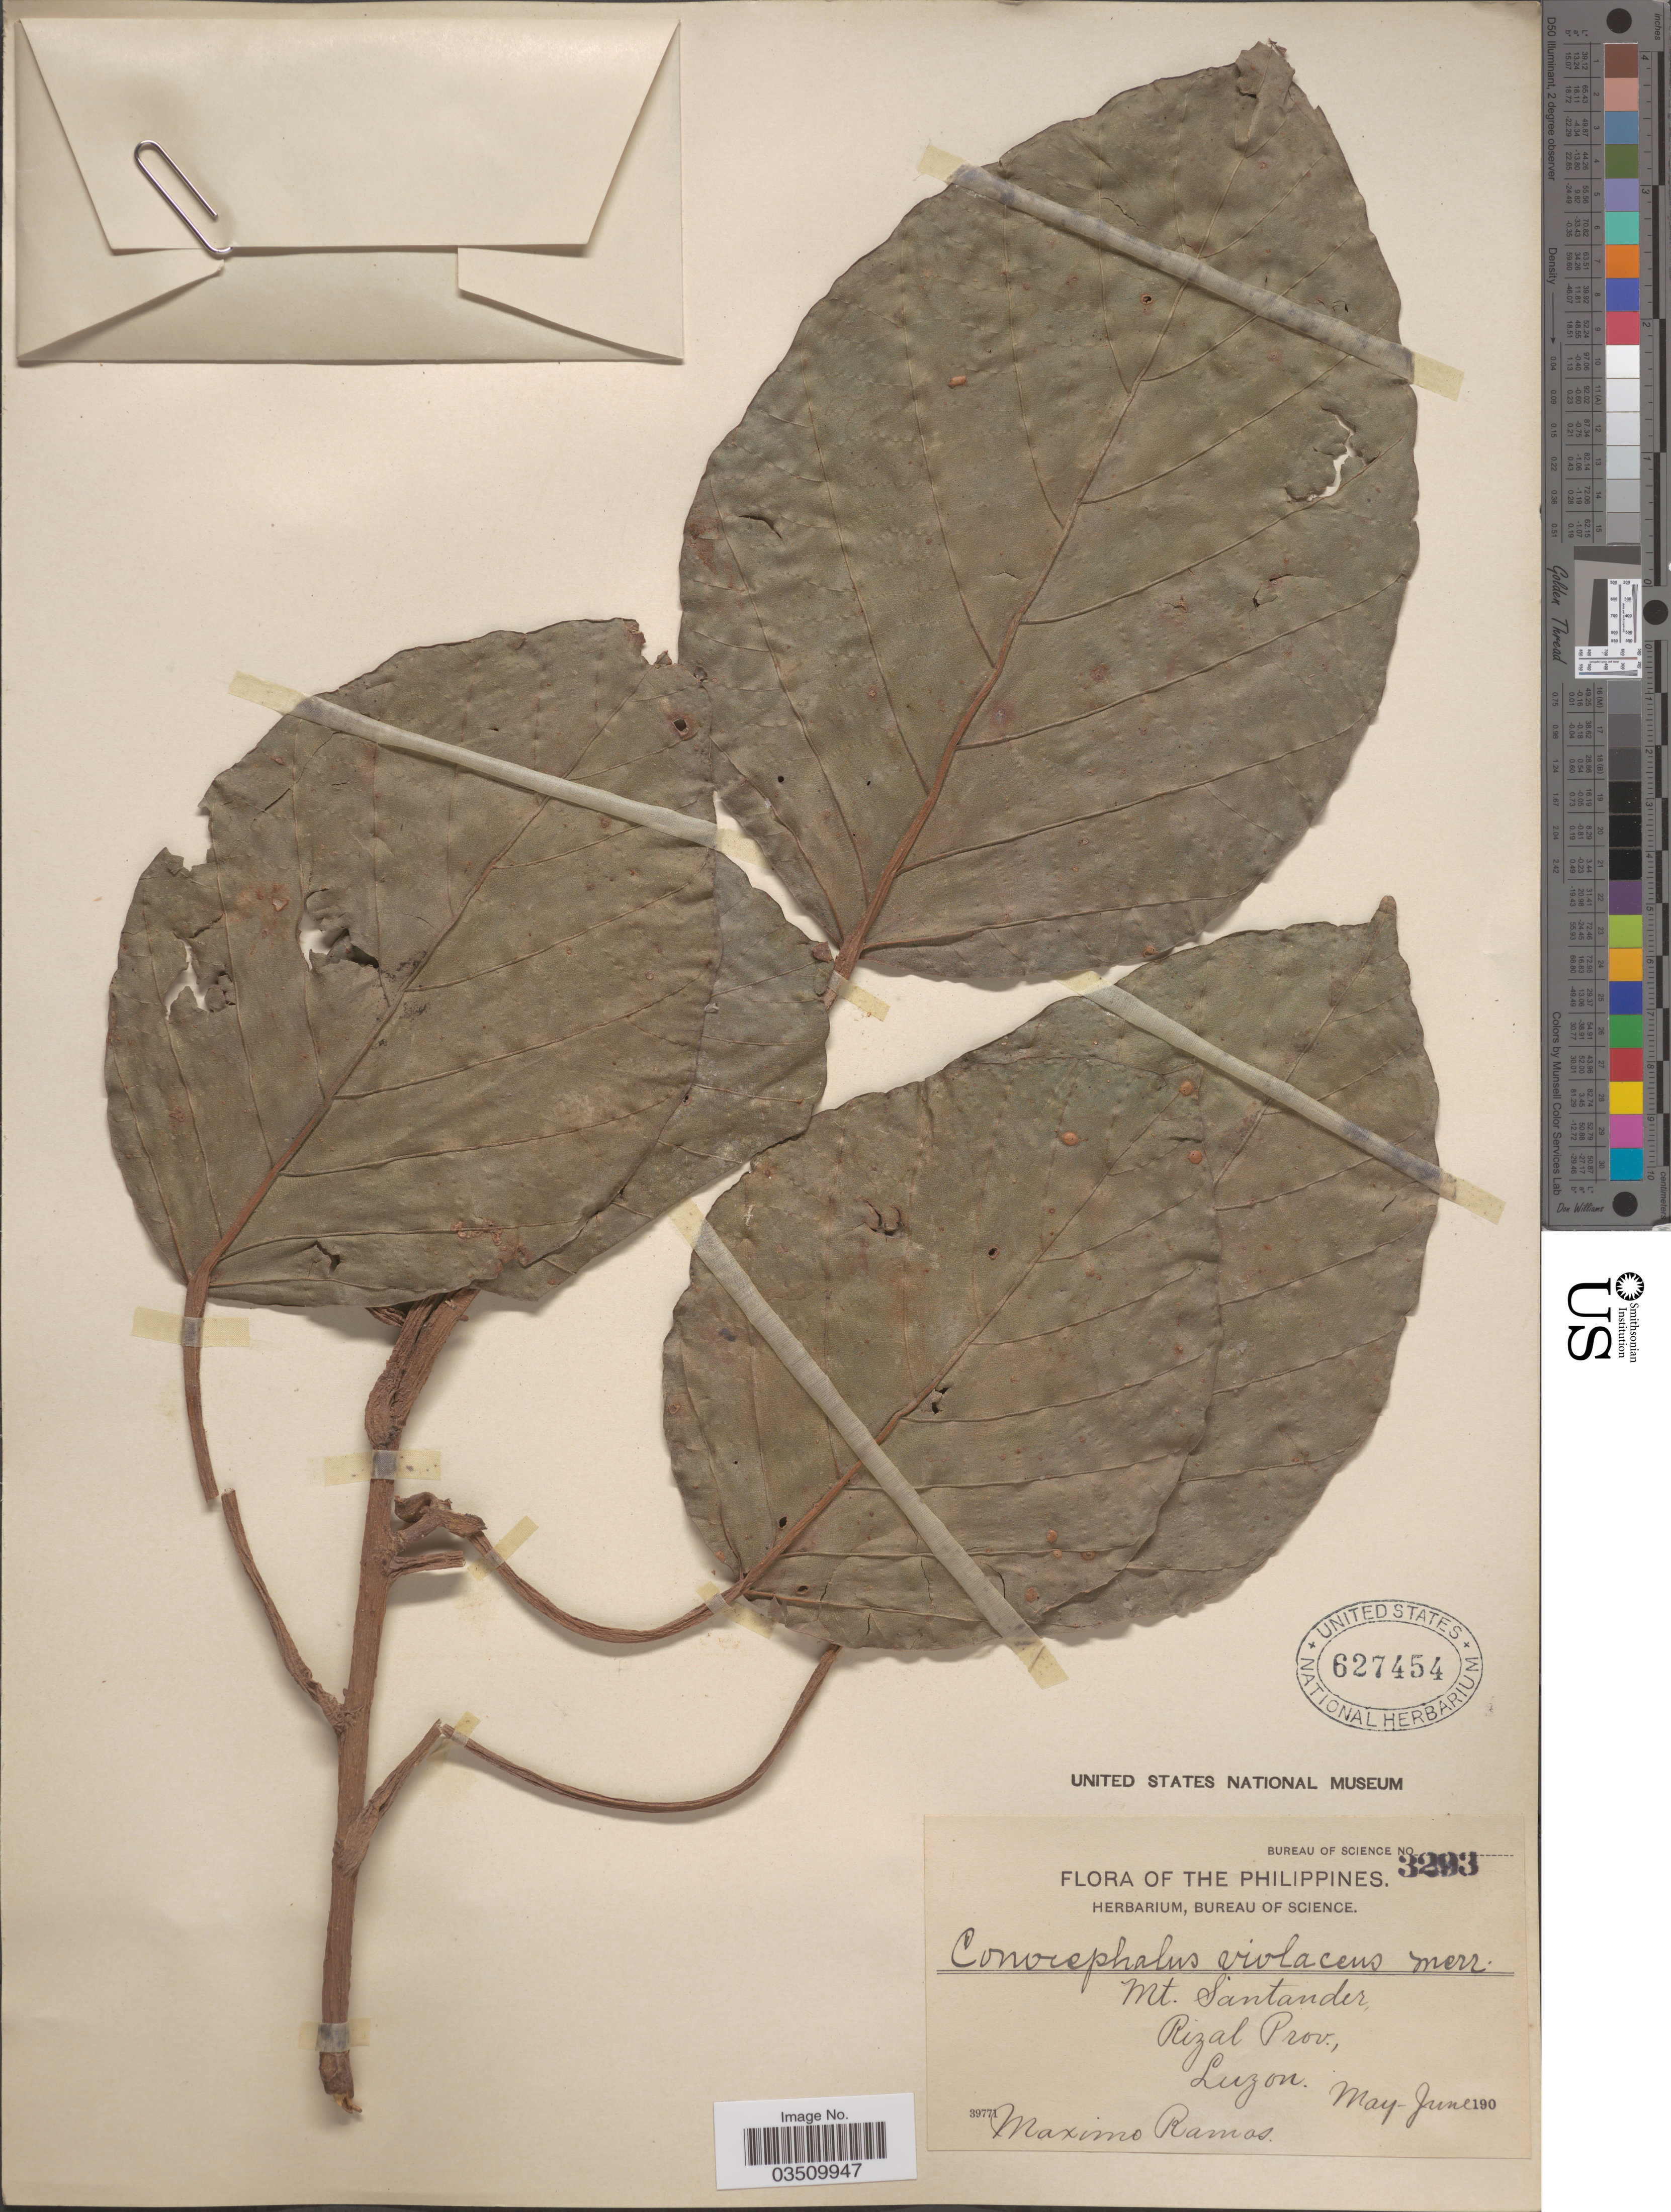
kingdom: Plantae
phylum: Tracheophyta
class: Magnoliopsida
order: Rosales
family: Urticaceae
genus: Poikilospermum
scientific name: Poikilospermum suaveolens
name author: (Blume) Merr.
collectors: M. Ramos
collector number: Bureau of Science 3293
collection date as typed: May - June 190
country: Philippines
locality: Mt. Santander, Rizal Prov., Luzon.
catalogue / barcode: US 627454